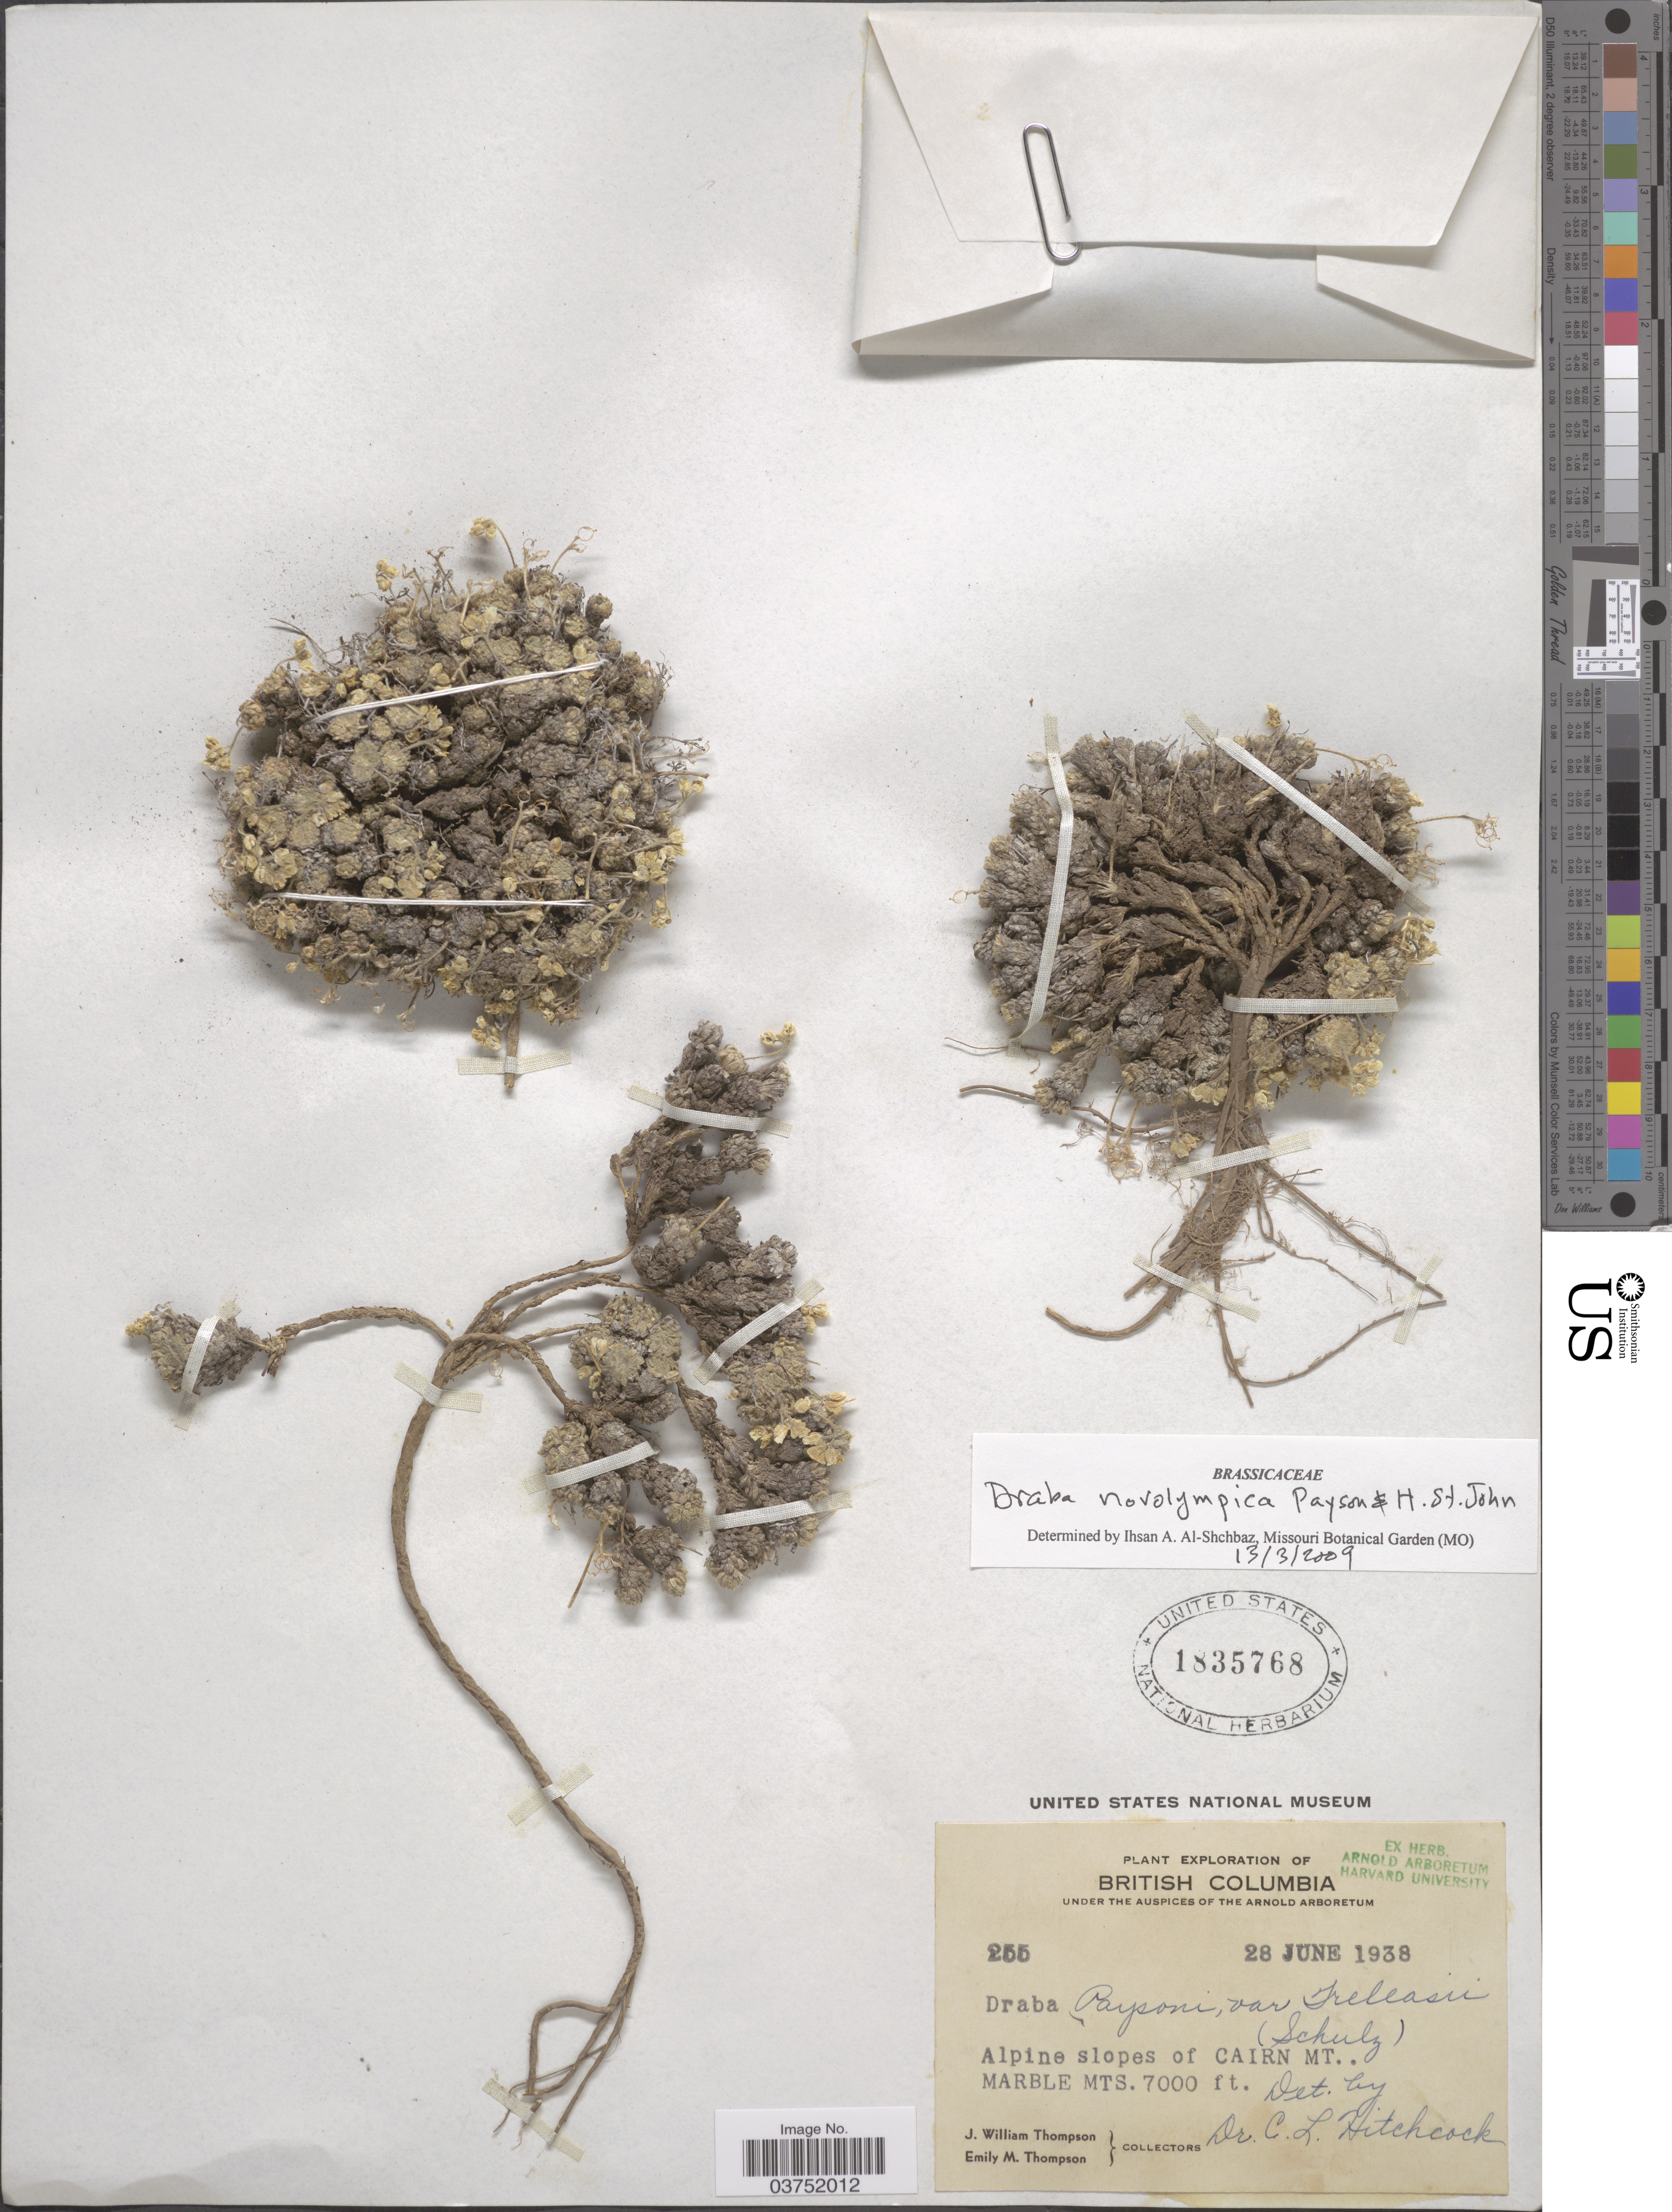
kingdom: Plantae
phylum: Tracheophyta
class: Magnoliopsida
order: Brassicales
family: Brassicaceae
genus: Draba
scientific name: Draba novolympica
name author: Payson & H. St. John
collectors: J. W. Thompson & E. M. Thompson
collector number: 255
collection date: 1938-06-28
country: Canada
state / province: British Columbia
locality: Alpine slopes of Cairn Mt., Marble Mts.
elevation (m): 2134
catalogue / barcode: US 1835768